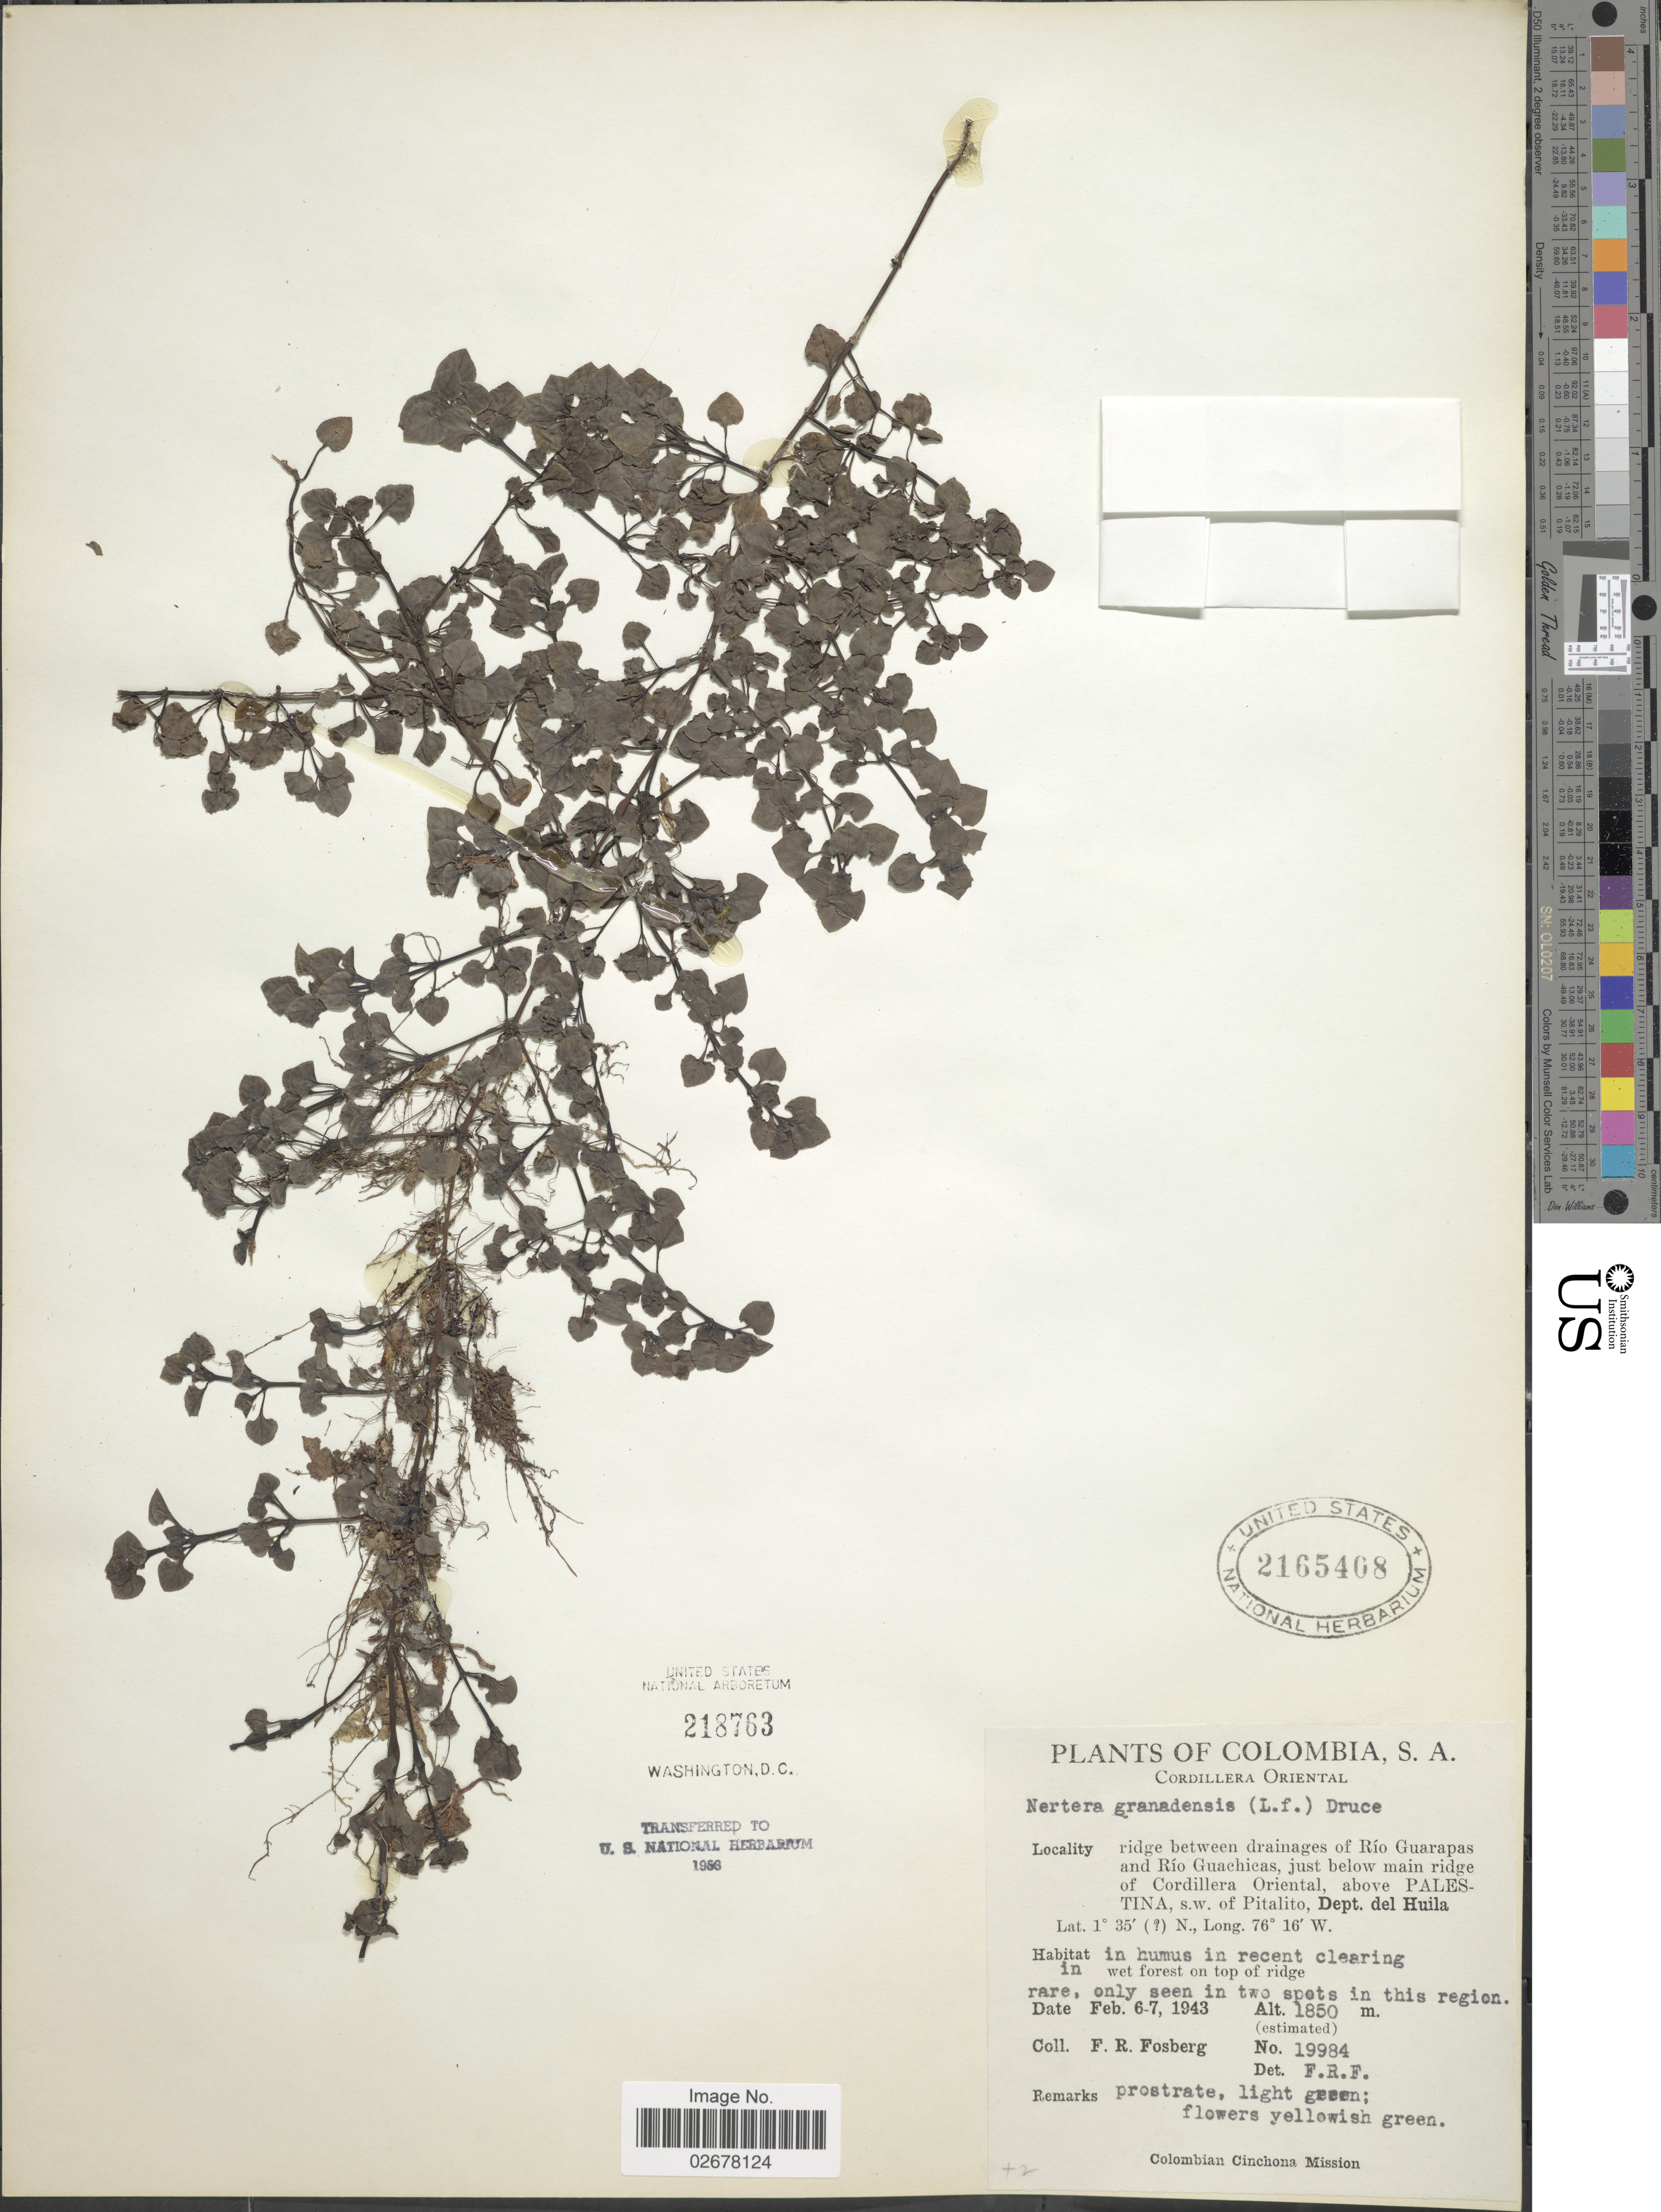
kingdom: Plantae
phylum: Tracheophyta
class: Magnoliopsida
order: Gentianales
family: Rubiaceae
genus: Nertera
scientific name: Nertera depressa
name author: Banks & Sol. ex Gaertn.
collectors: F. R. Fosberg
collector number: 19984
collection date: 1943-02-06/1943-02-07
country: Colombia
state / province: Huila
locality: Cordillera Oriental, ridge between drainages of Río Guarapas and Río Guachicas, just below main ridge of Cordillera Oriental, above Palestina, s.w. of Pitalito, Dept. del Huila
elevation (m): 1850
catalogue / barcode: US 2165408